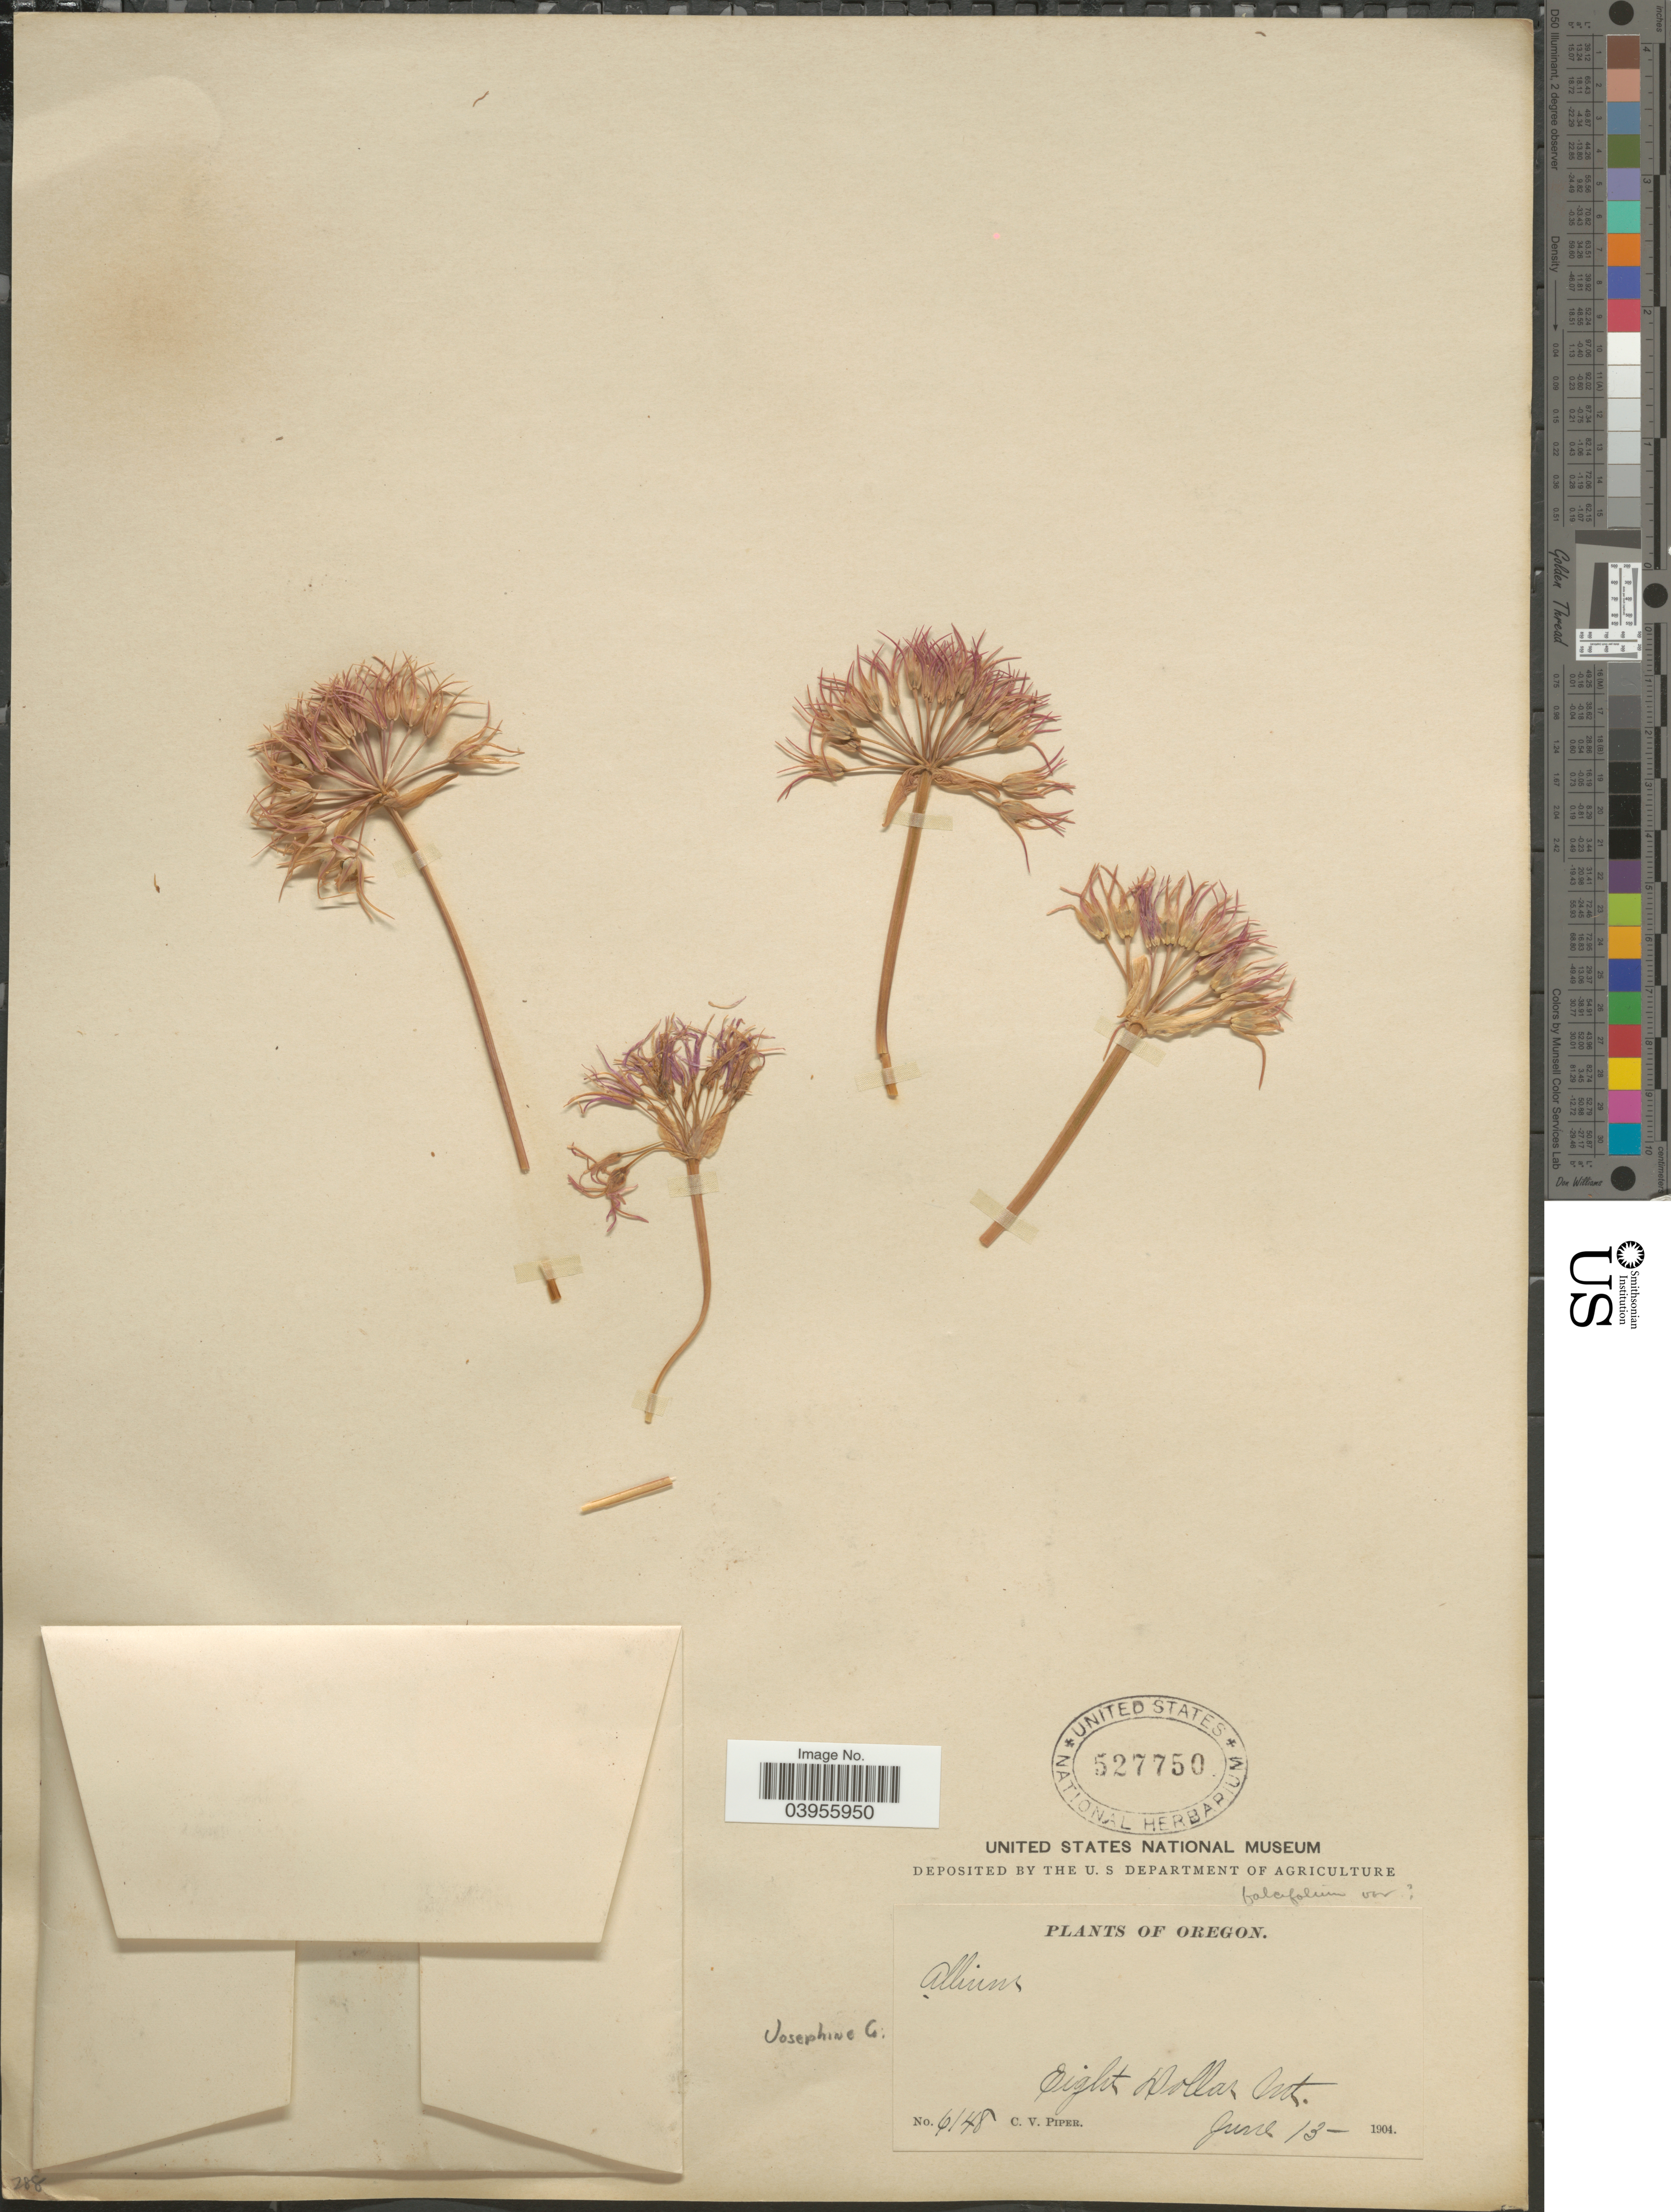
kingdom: Plantae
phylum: Tracheophyta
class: Liliopsida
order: Asparagales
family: Amaryllidaceae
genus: Allium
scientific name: Allium falcifolium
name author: Hook. & Arn.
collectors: C. V. Piper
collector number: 6148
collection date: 1904-06-13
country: United States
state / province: Oregon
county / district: Josephine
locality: Josephine Co. Eight Dollar Mt.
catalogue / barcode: US 527750